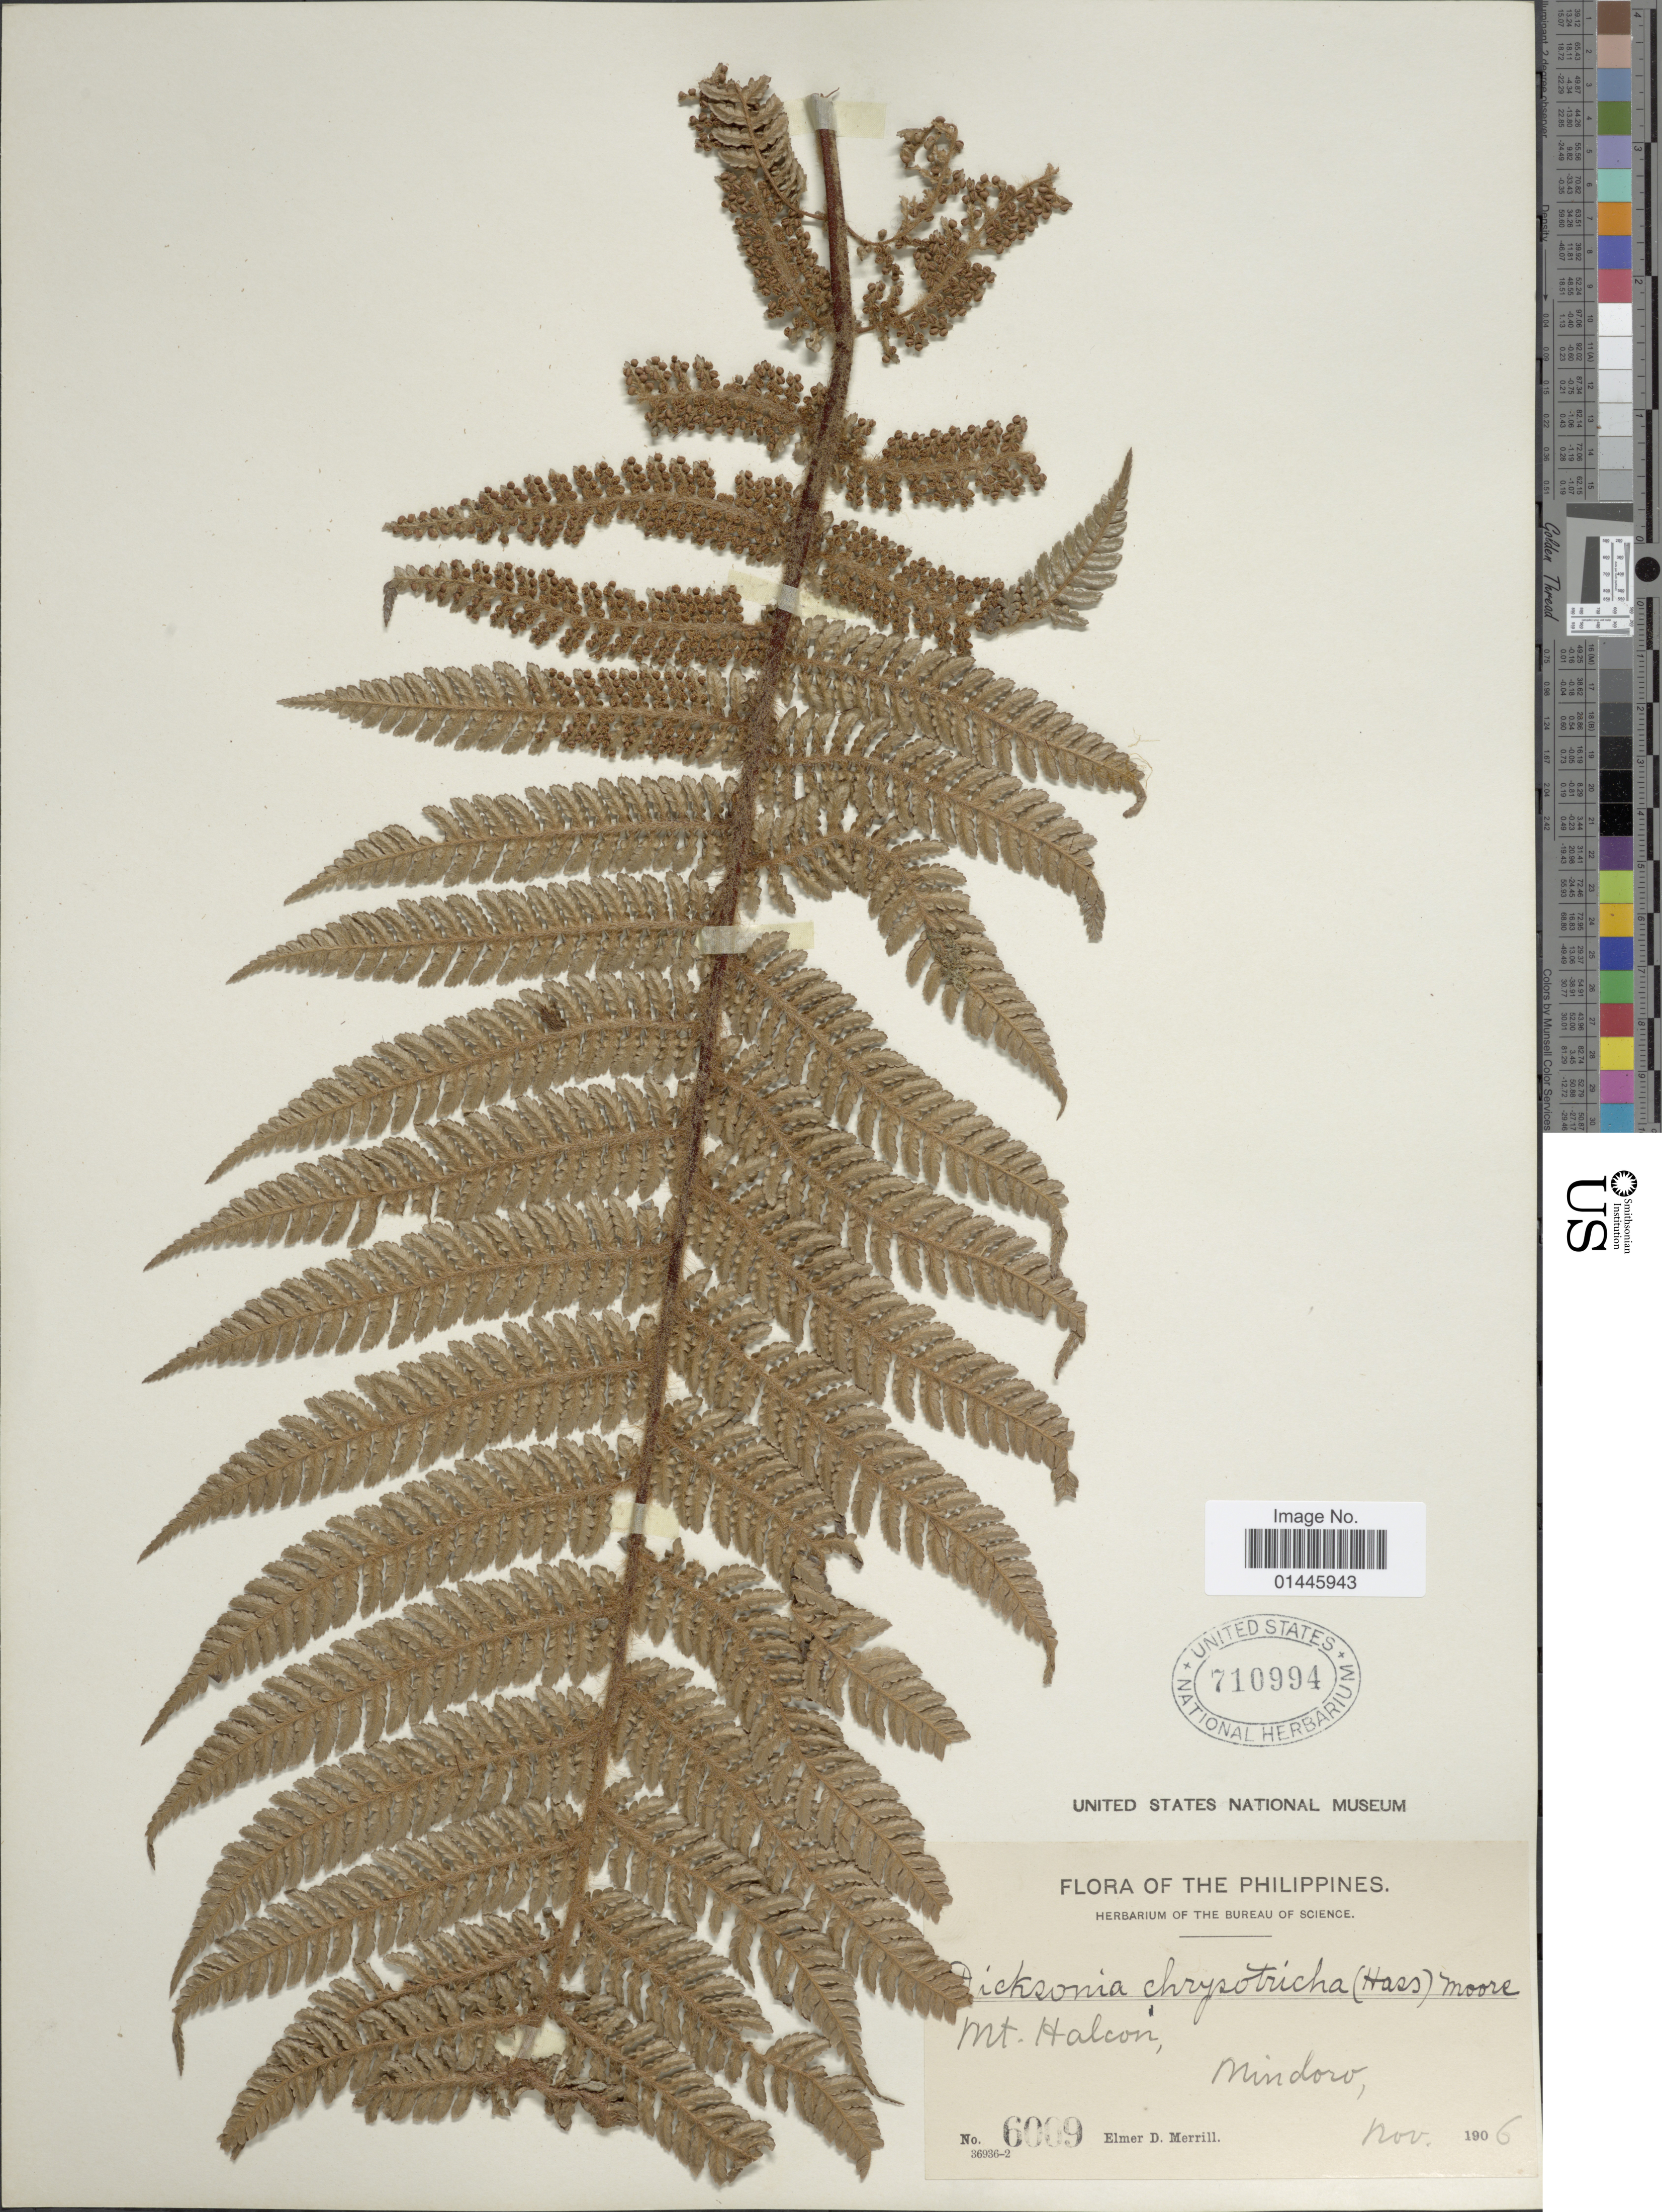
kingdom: Plantae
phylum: Tracheophyta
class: Polypodiopsida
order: Cyatheales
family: Cibotiaceae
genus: Cibotium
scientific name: Cibotium barometz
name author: (L.) J. Sm.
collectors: E. D. Merrill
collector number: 6009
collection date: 1906-11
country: Philippines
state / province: Mimaropa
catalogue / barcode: US 710994